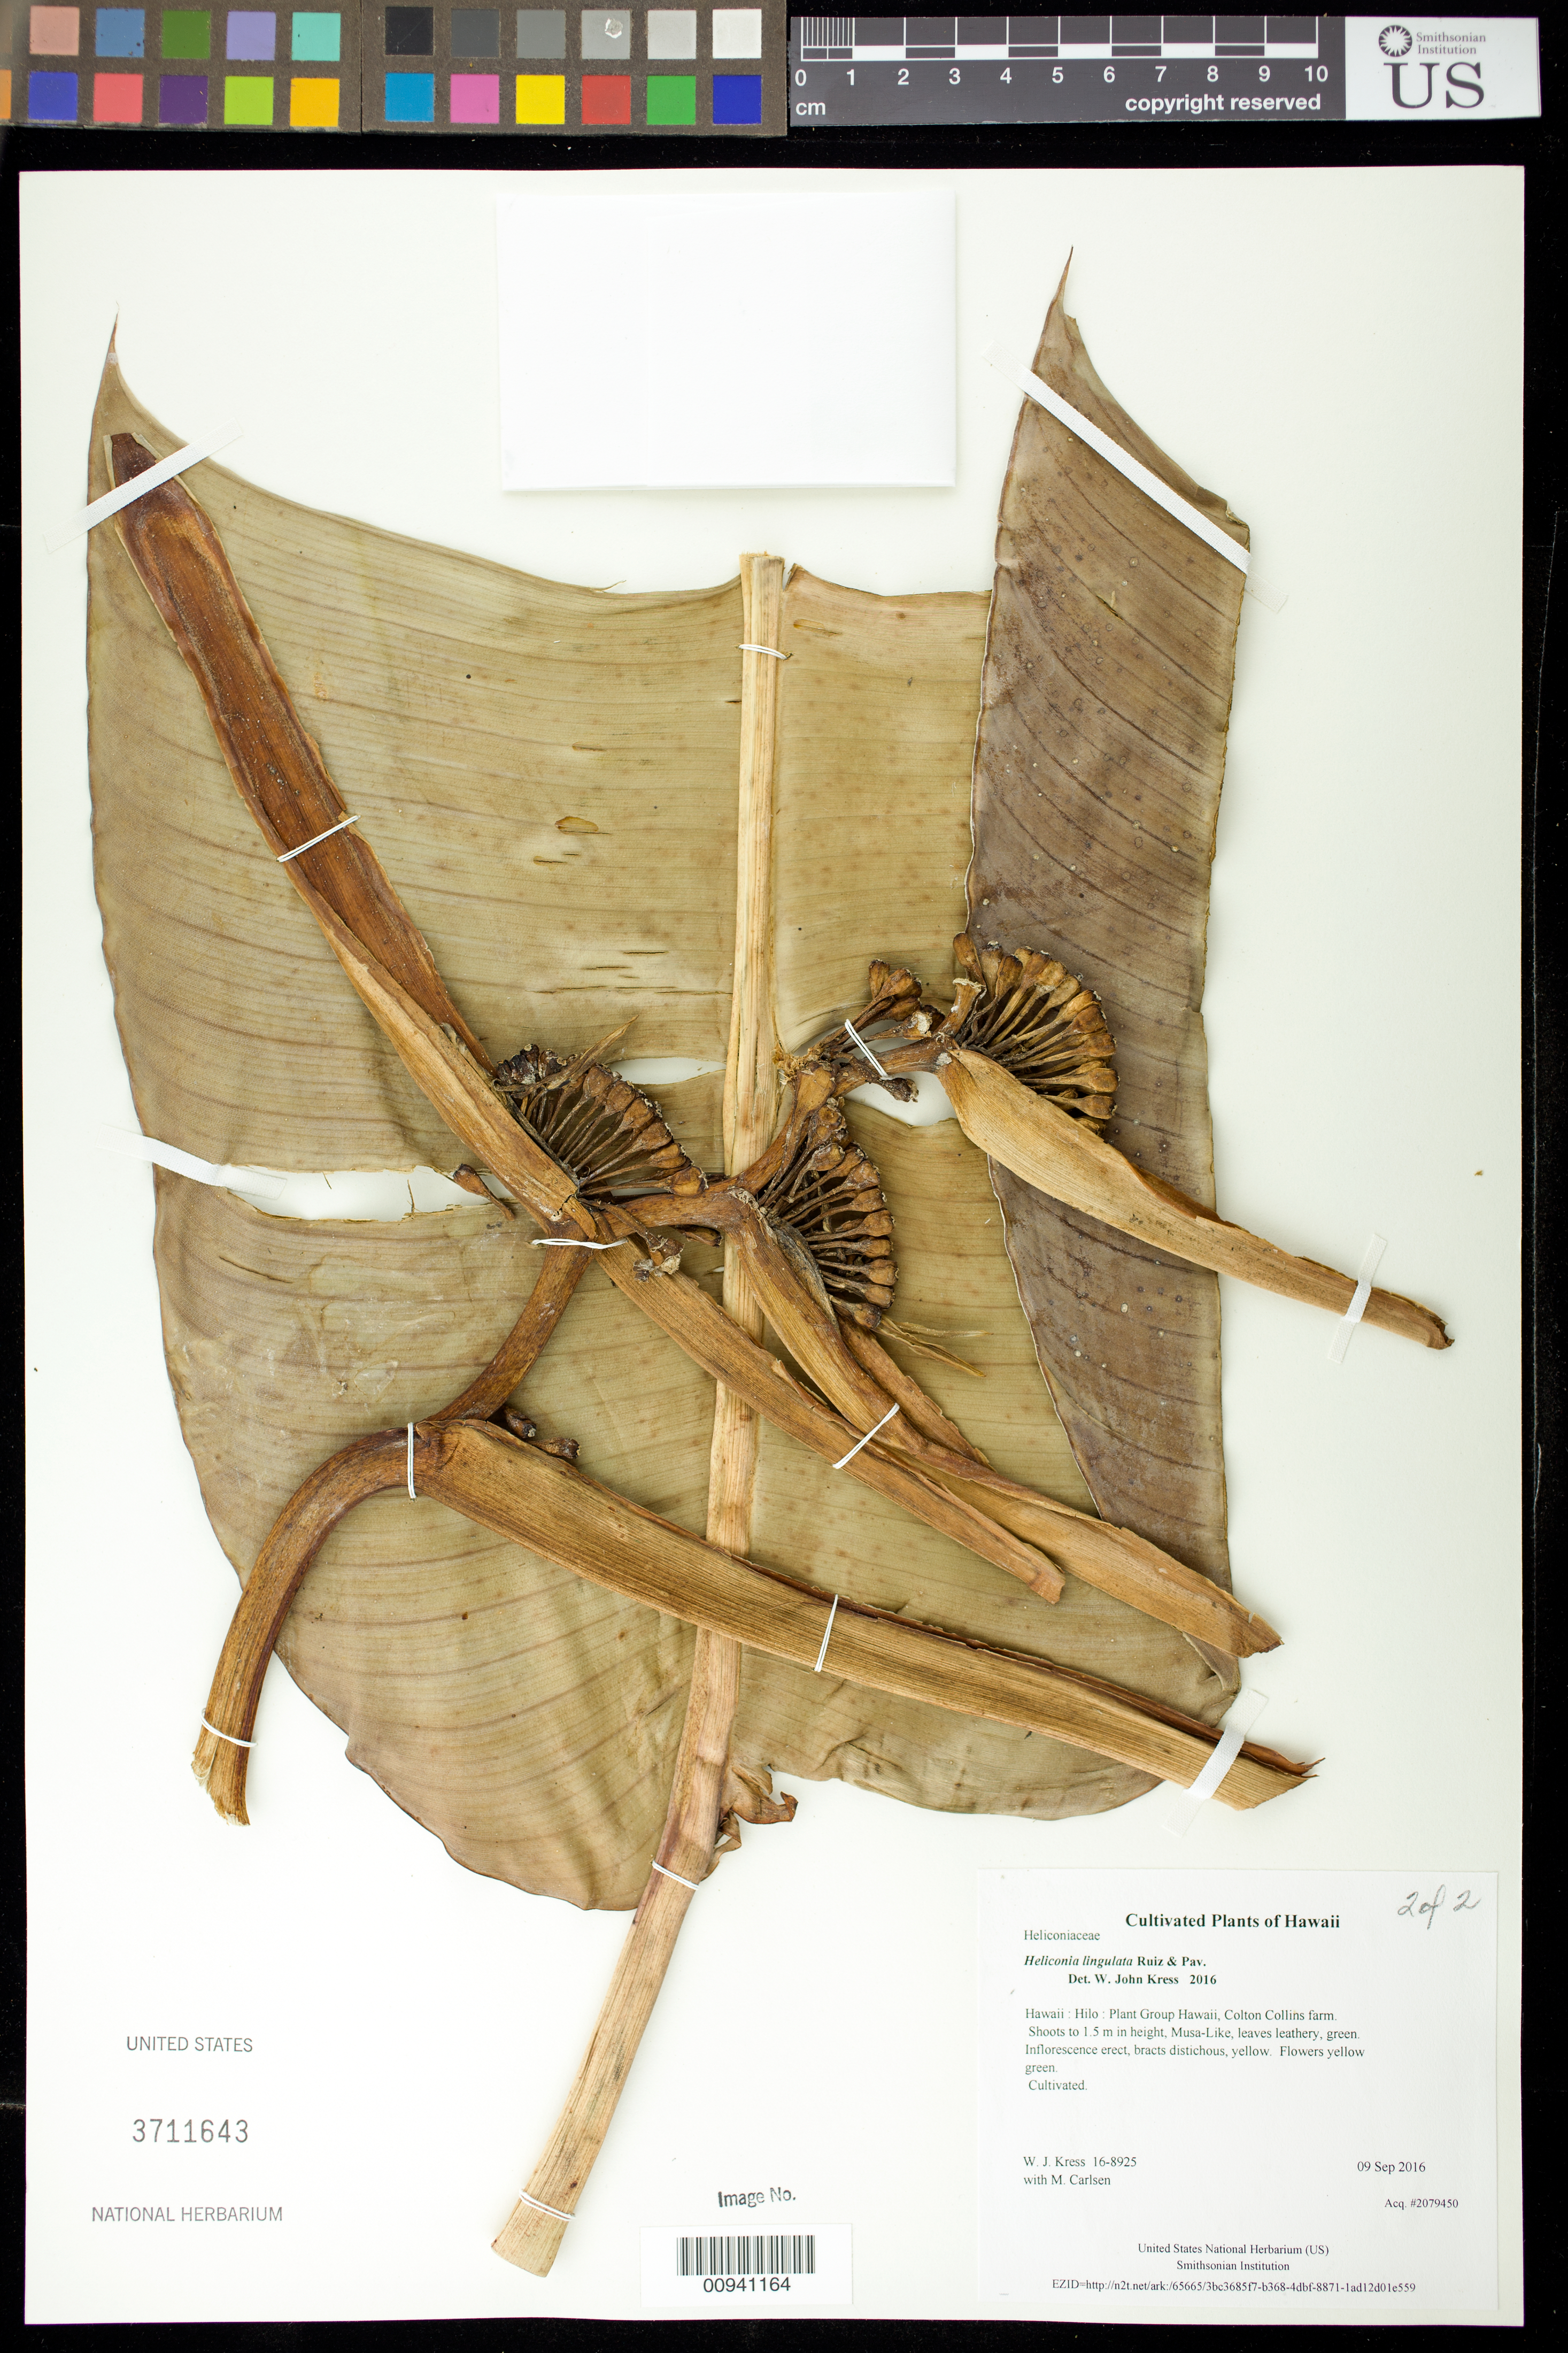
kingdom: Plantae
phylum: Tracheophyta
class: Liliopsida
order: Zingiberales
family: Heliconiaceae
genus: Heliconia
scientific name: Heliconia lingulata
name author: Ruiz & Pav.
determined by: Kress, W. J., (US), Smithsonian Institution - National Museum of Natural History (UNITED STATES)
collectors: W. J. Kress & M. M. Carlsen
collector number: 16-8925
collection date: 2016-09-09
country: United States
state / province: Hawaii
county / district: Hawaii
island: Hawaii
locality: Plant Group Hawaii, Colton Collins farm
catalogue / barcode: US 3711643